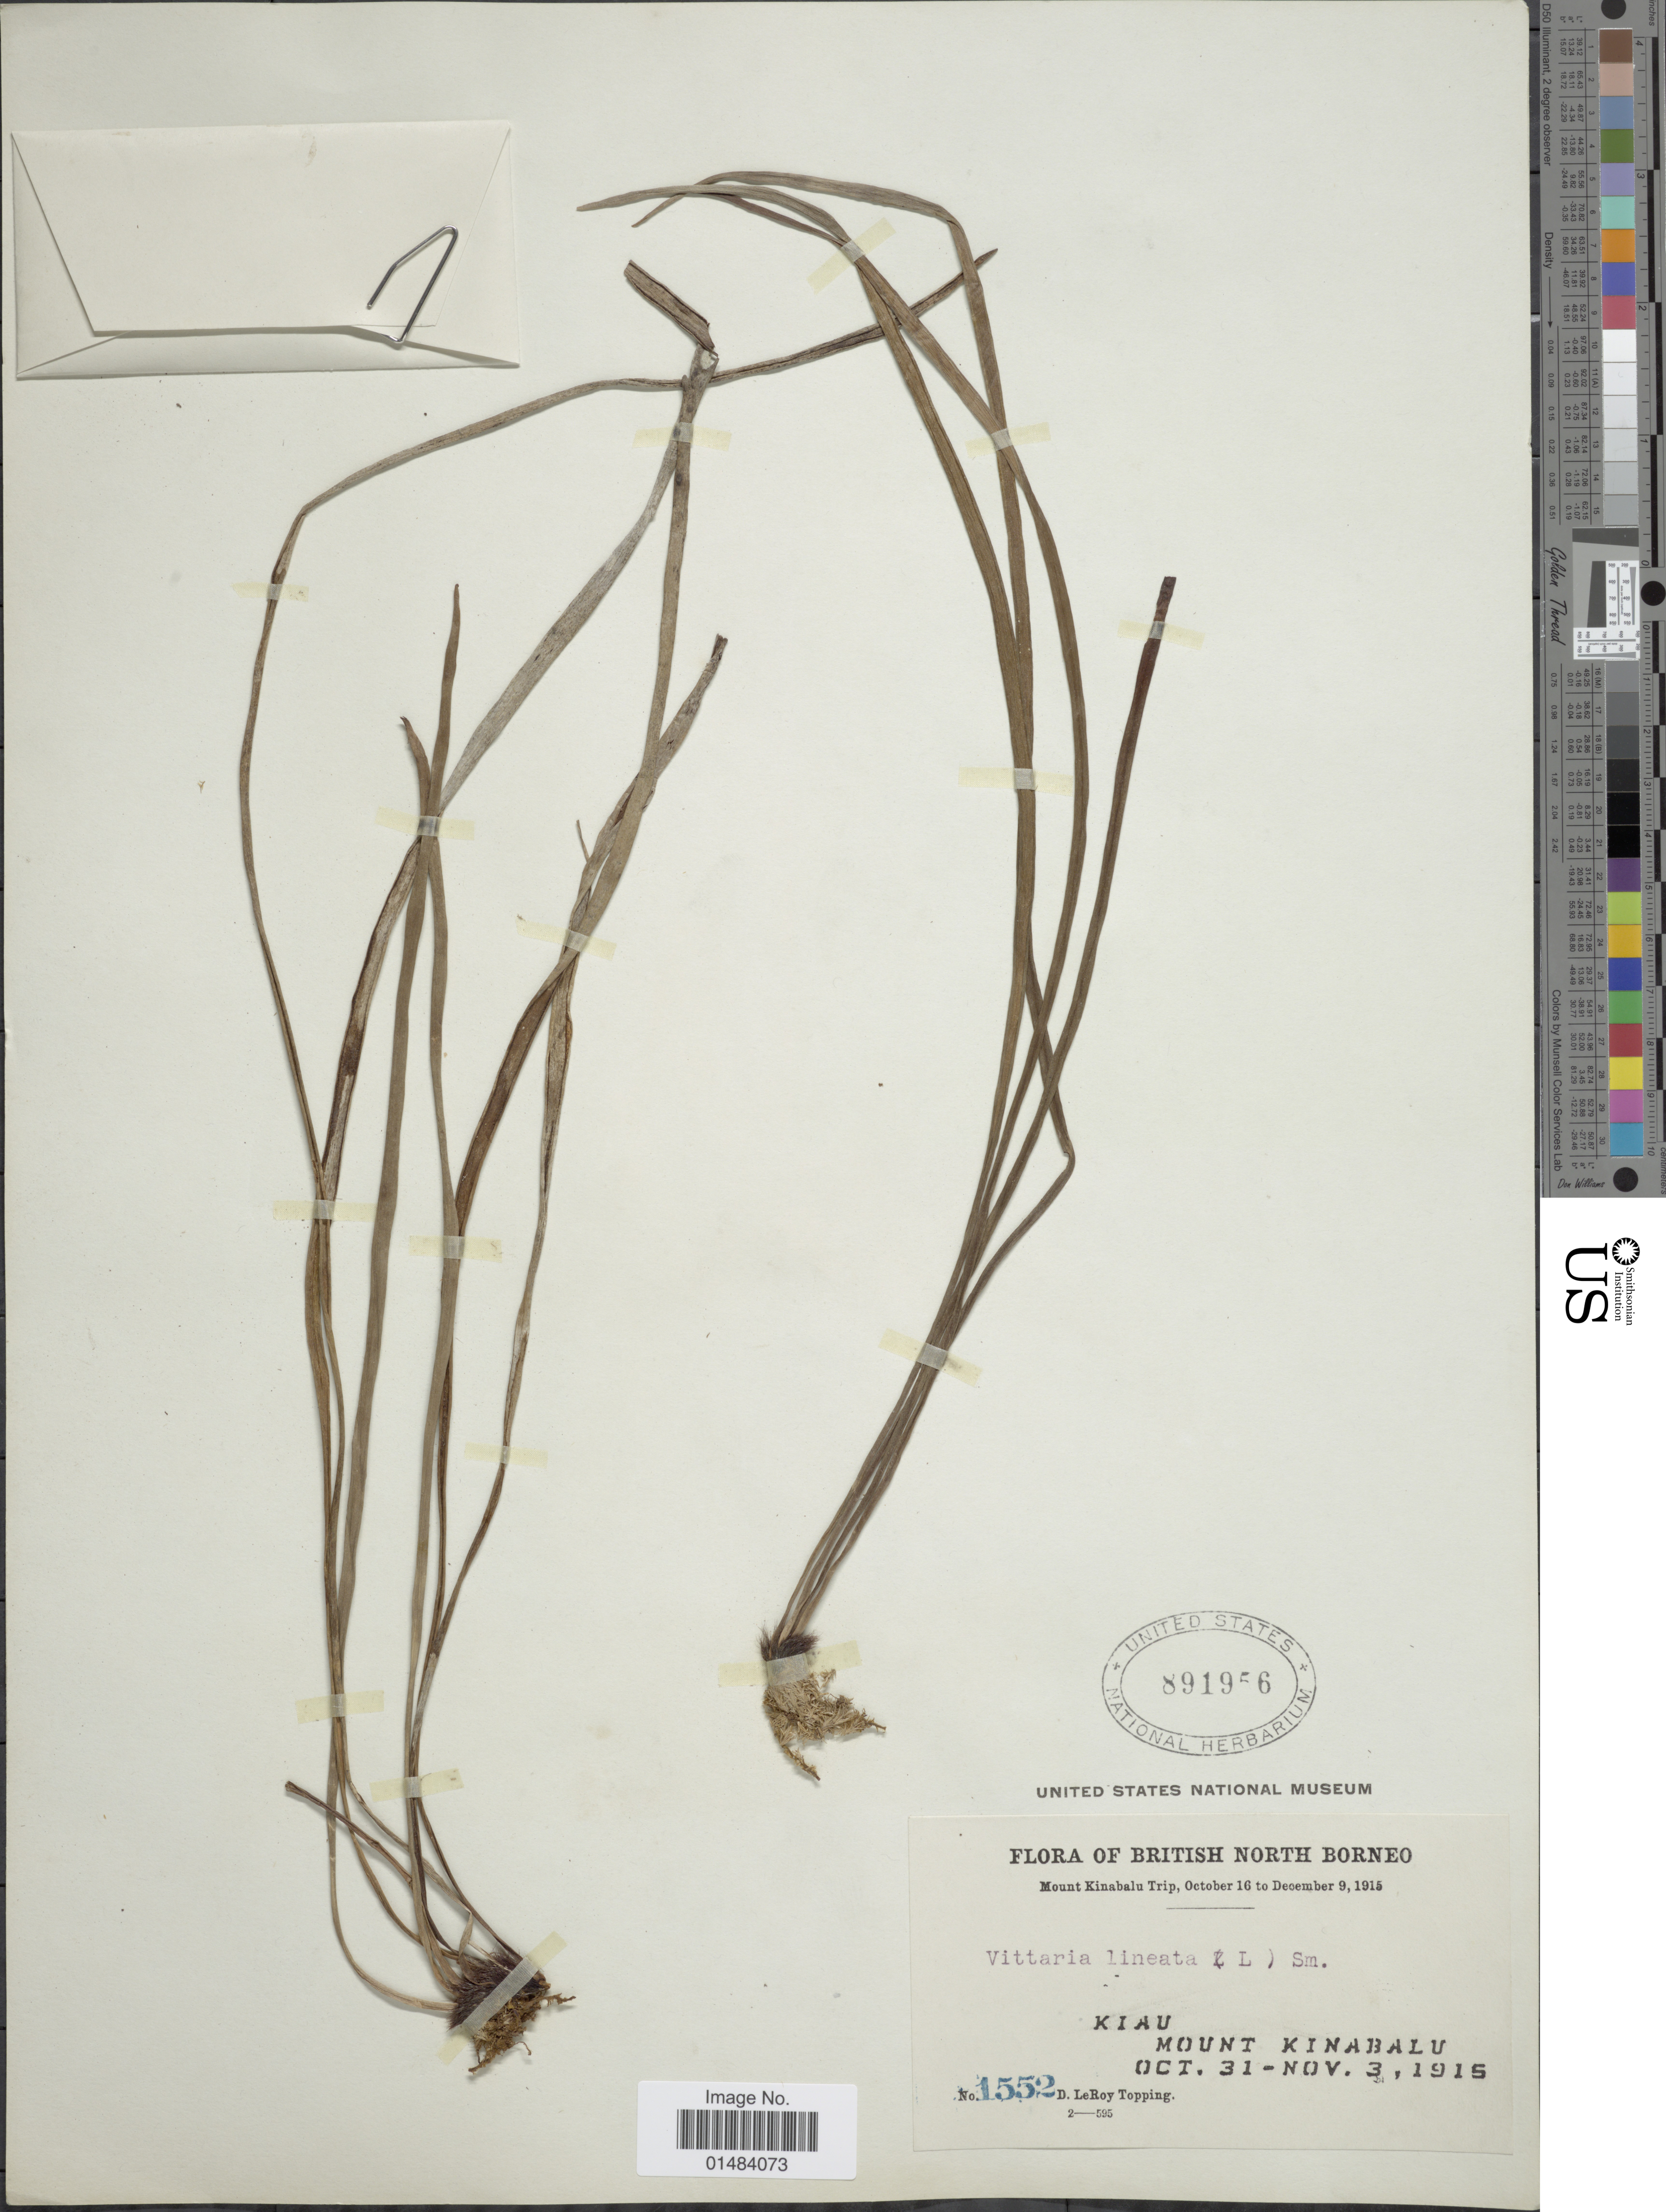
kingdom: Plantae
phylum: Tracheophyta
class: Polypodiopsida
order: Polypodiales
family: Pteridaceae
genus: Vittaria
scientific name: Vittaria lineata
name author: (L.) Sm.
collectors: D. L. Topping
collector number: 1552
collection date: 1915-10-31/1915-11-03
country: Malaysia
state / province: Sabah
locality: British North Borneo, Kiau, Mount Kinabalu.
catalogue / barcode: US 891956